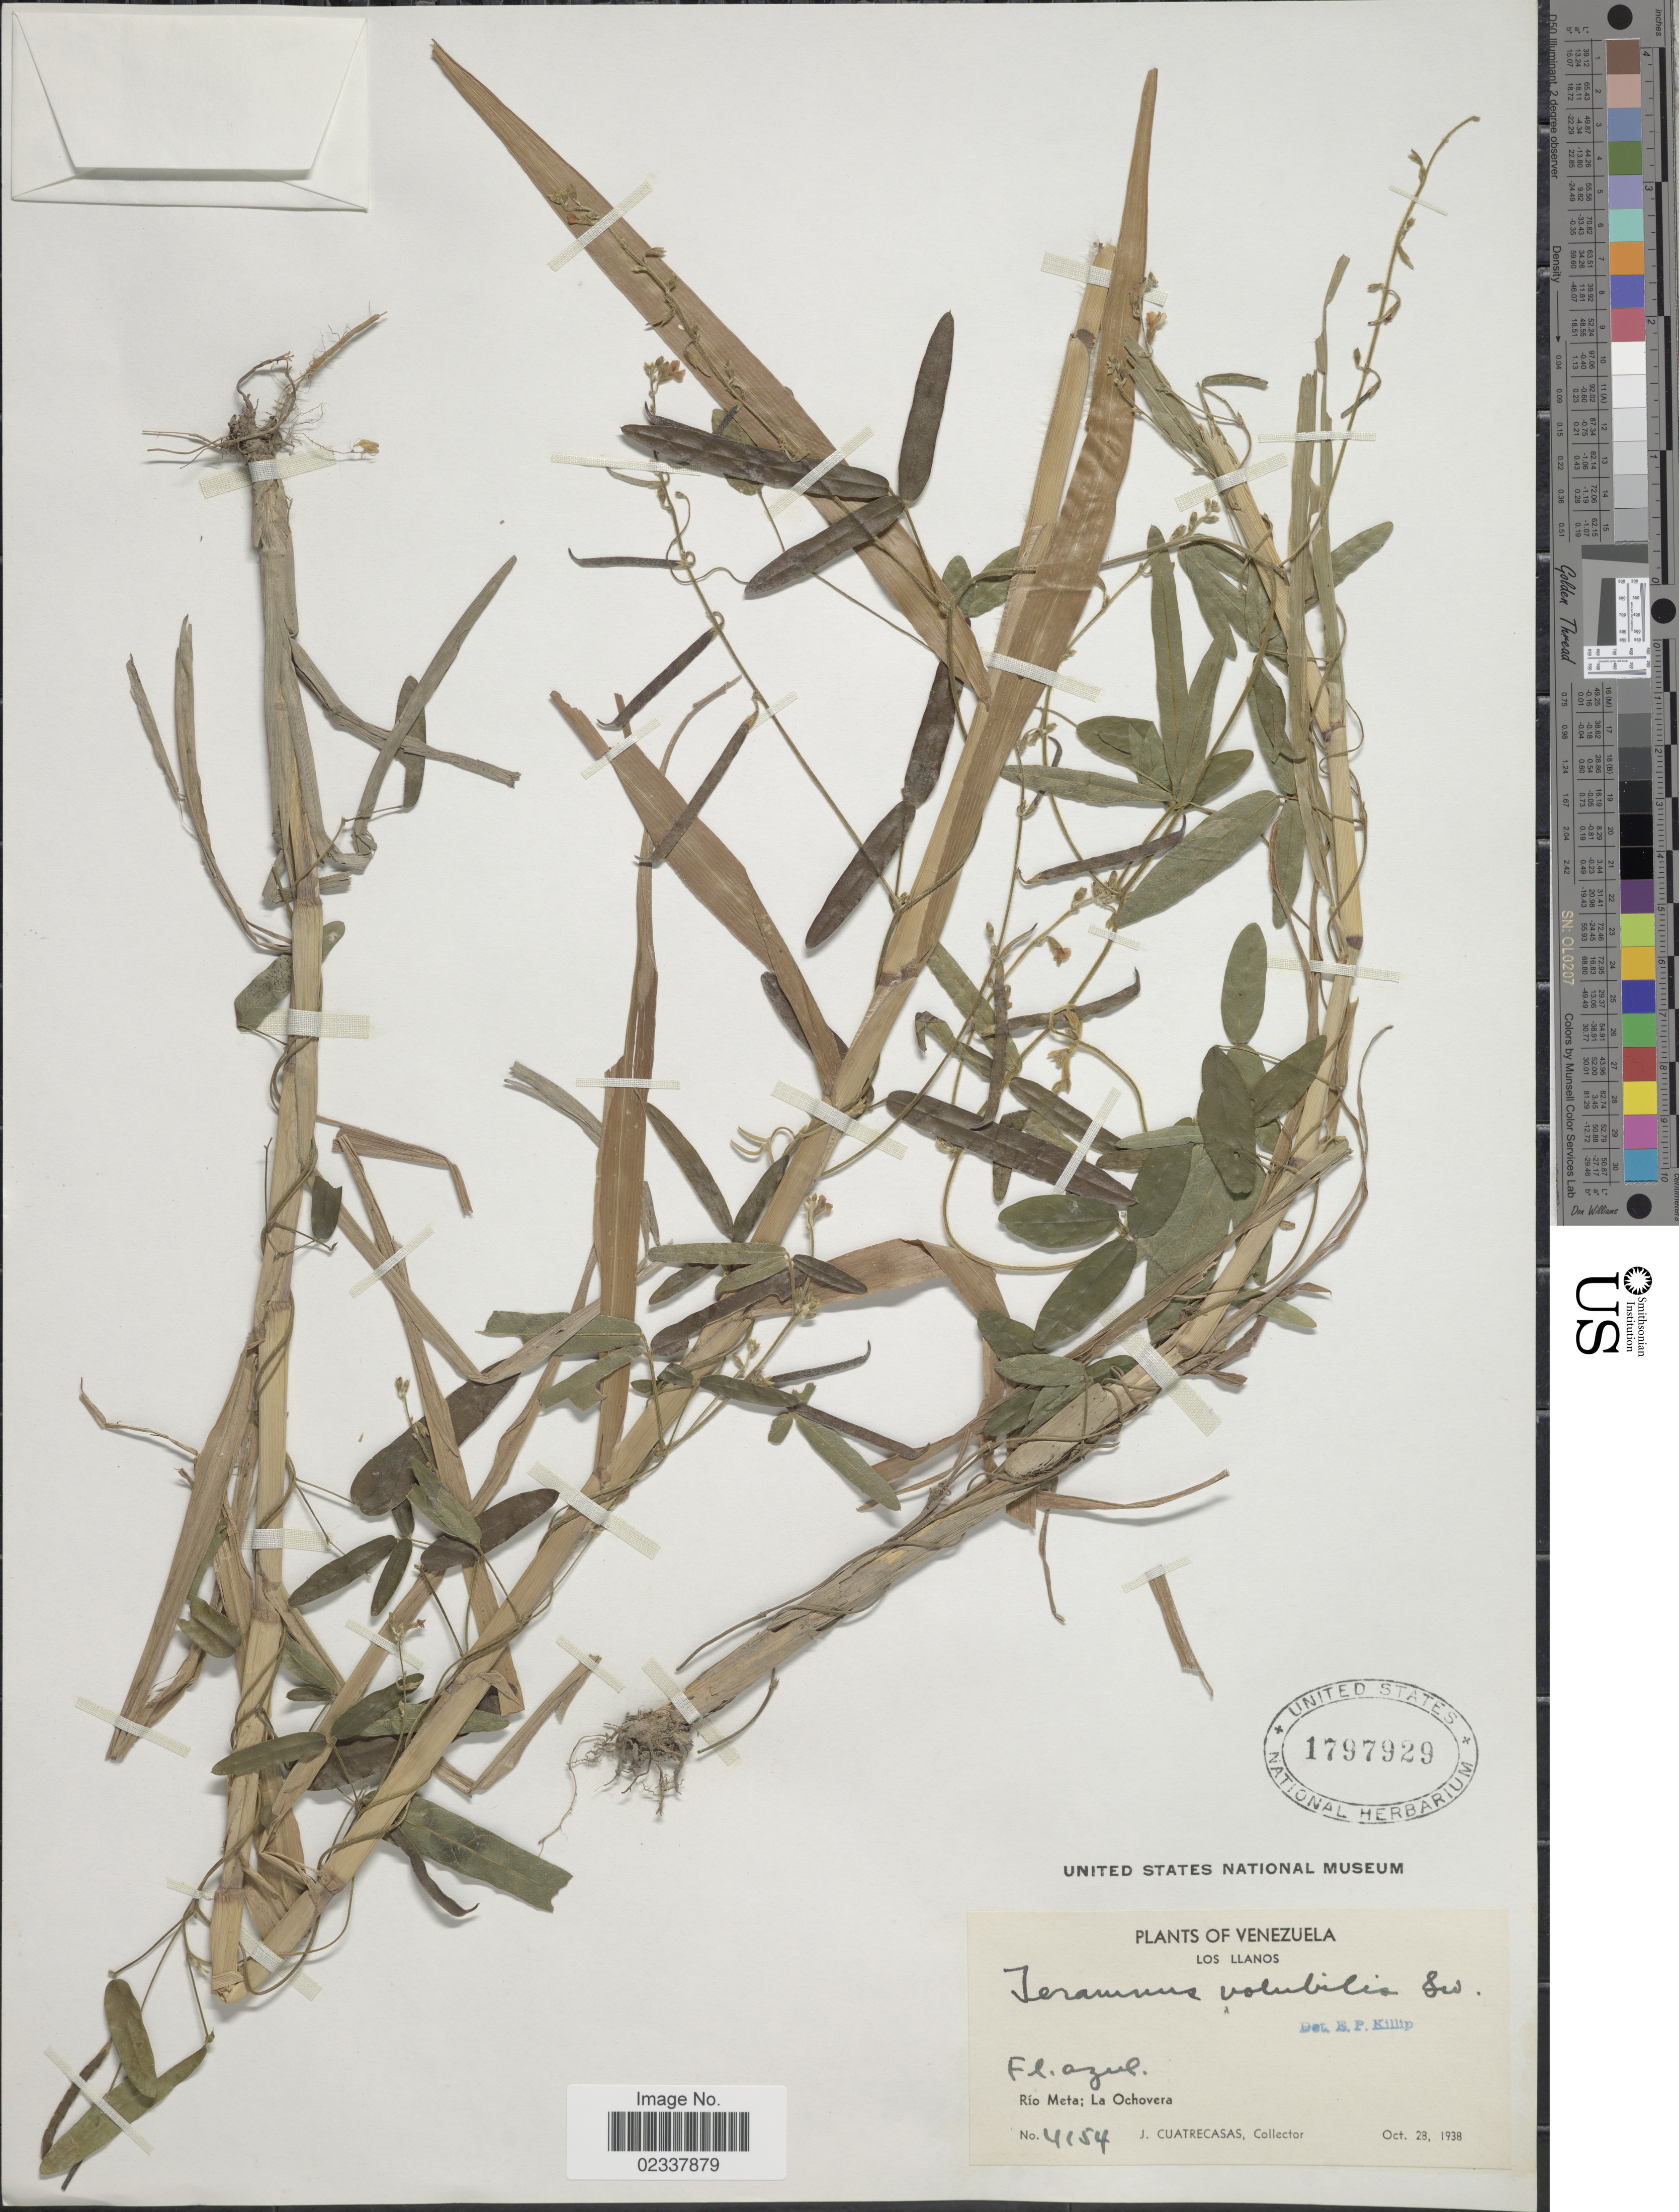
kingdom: Plantae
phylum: Tracheophyta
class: Magnoliopsida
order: Fabales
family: Fabaceae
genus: Teramnus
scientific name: Teramnus volubilis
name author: Sw.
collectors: J. Cuatrecasas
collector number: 4154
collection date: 1938-10-28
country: Colombia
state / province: Meta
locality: Los Llanos, Río Meta; La Ochovera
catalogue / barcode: US 1797929